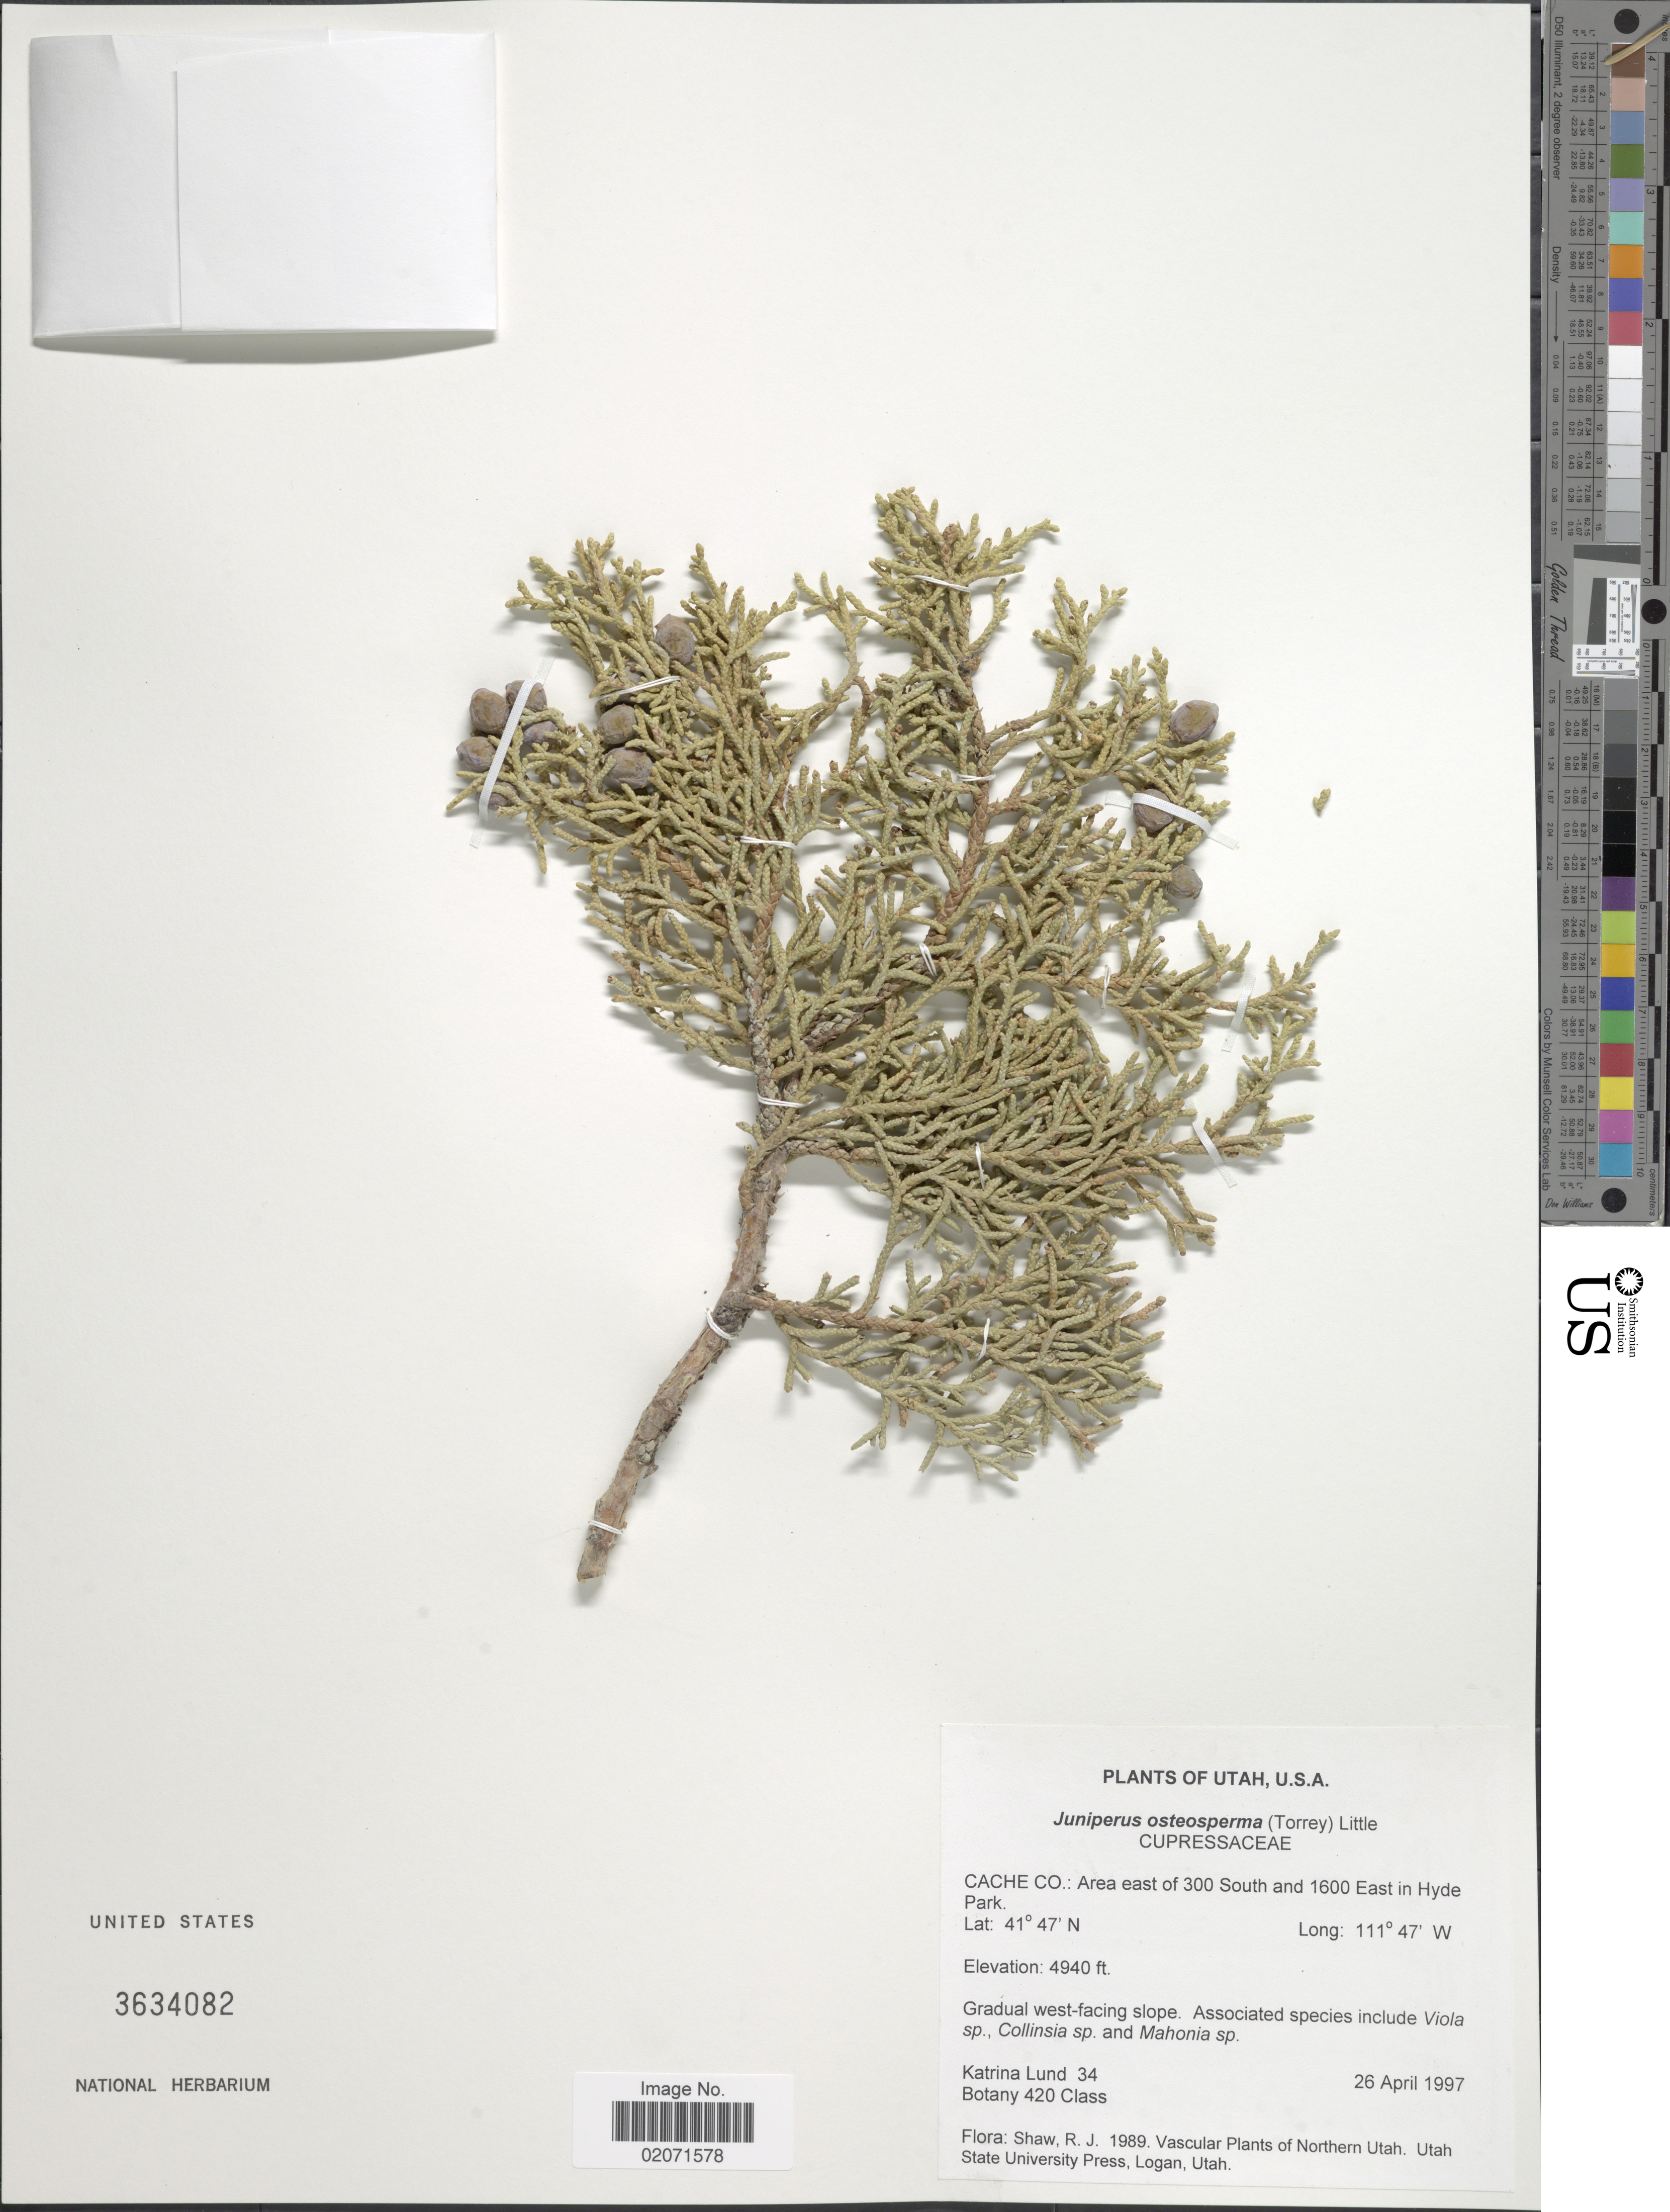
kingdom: Plantae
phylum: Tracheophyta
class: Pinopsida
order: Pinales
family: Cupressaceae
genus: Juniperus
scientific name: Juniperus osteosperma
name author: (Torr.) Little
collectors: K. Lund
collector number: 34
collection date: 1997-04-26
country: United States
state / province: Utah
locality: Cache Co.: Area east of 300 South and 1600 East in Hyde Park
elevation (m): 1506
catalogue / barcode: US 3634082